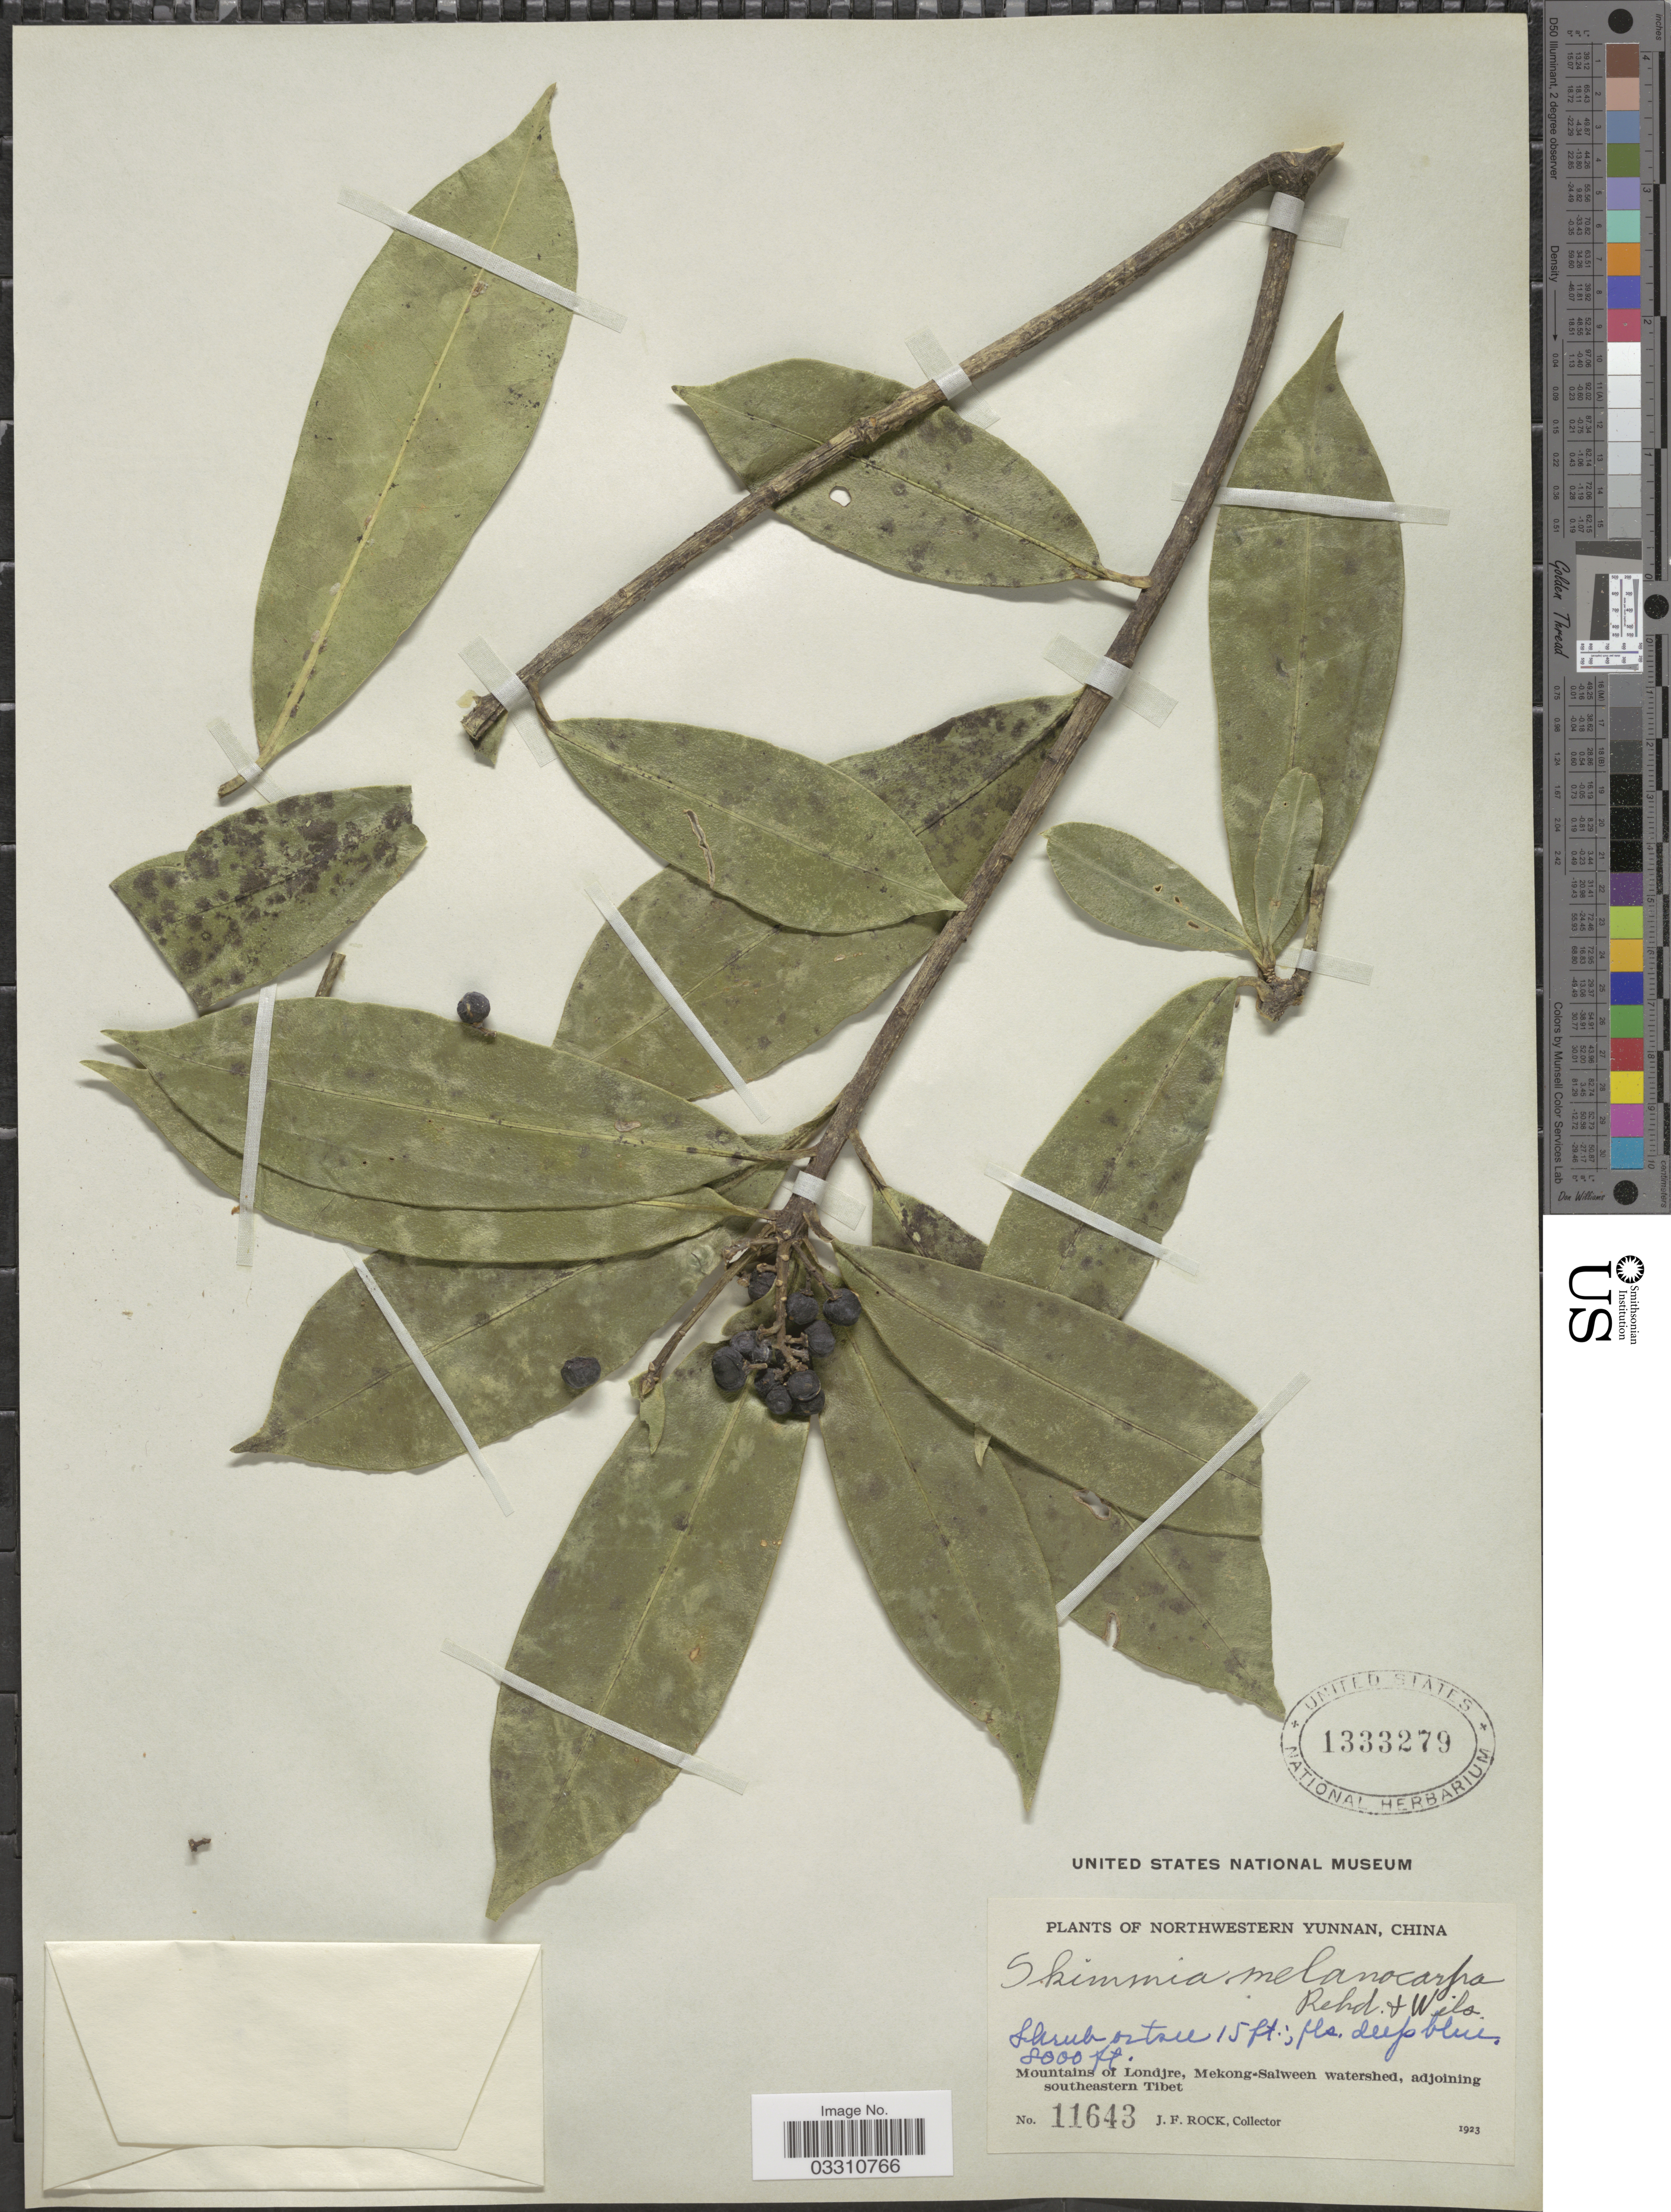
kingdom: Plantae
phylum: Tracheophyta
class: Magnoliopsida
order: Sapindales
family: Rutaceae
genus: Skimmia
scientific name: Skimmia melanocarpa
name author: Rehder & E.H. Wilson in Sarg.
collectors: J. Rock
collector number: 11643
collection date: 1923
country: China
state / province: Yunnan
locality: Northwestern Yunnan, Mountains of Londjre, Mekong-Salween watershed, adjoining southeastern Tibet.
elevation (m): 2438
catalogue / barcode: US 1333279